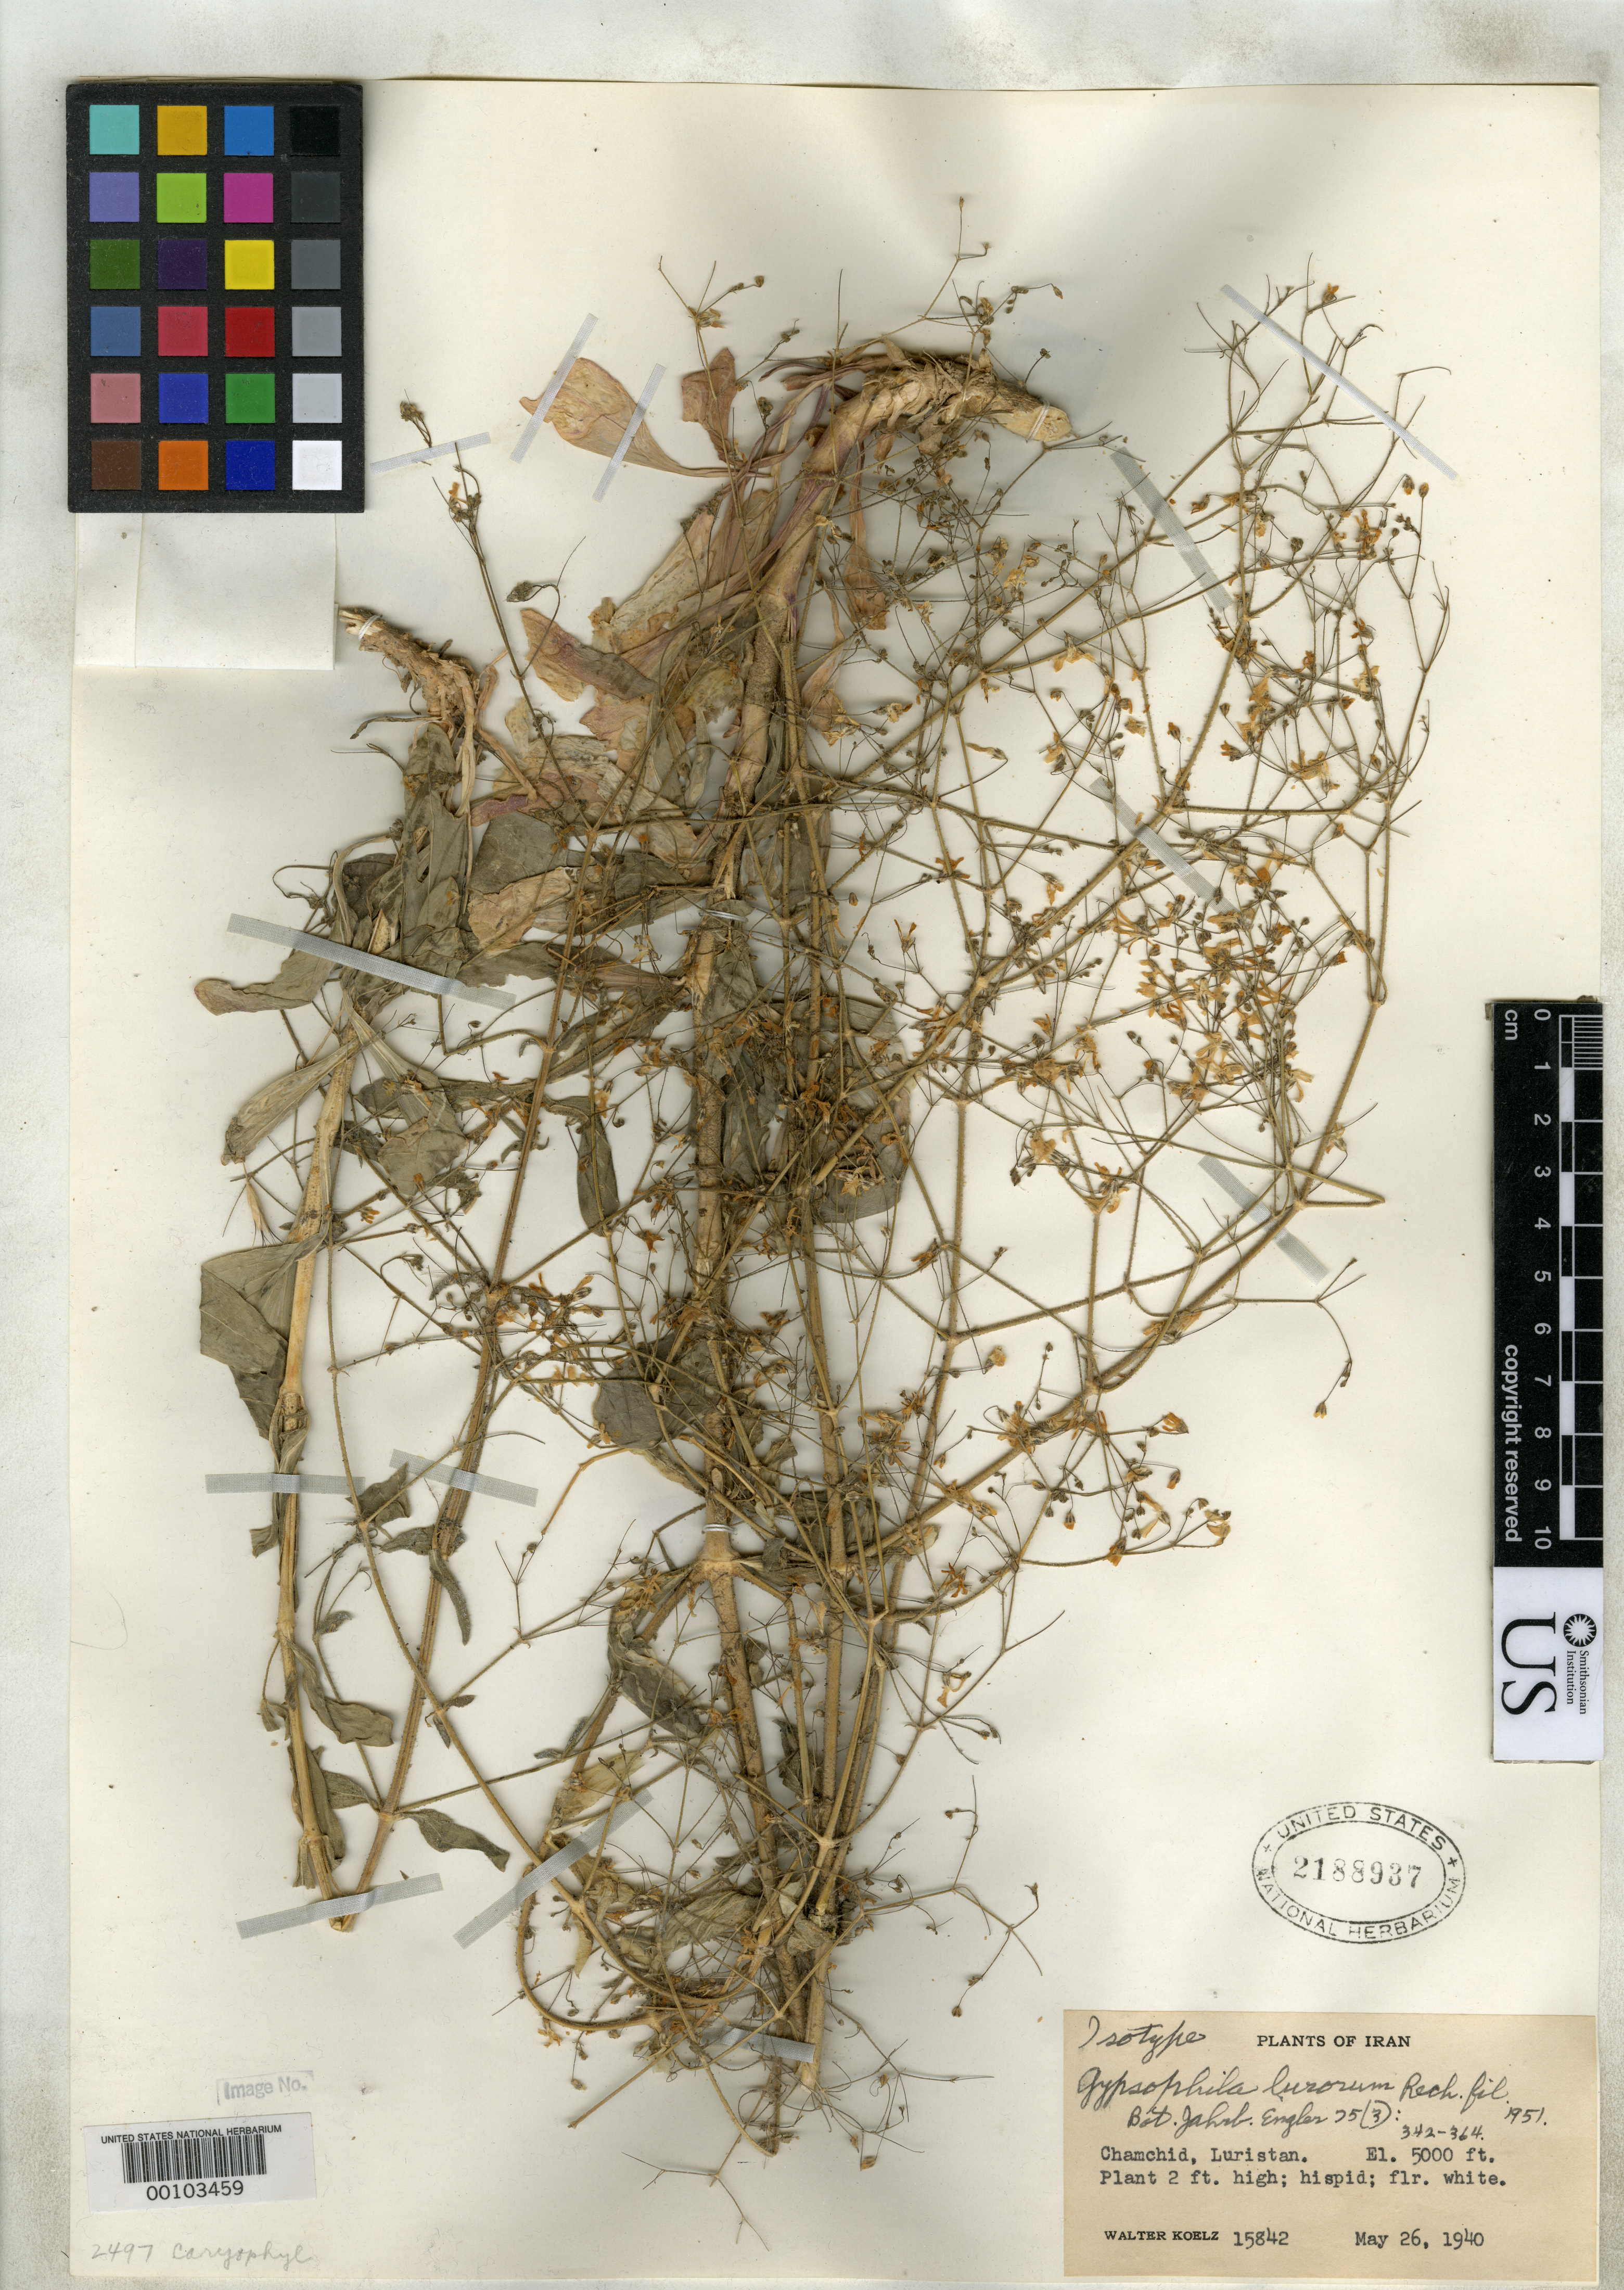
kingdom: Plantae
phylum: Tracheophyta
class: Magnoliopsida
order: Caryophyllales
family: Caryophyllaceae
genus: Gypsophila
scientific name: Gypsophila lurorum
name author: Rech. f.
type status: Isotype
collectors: W. N. Koelz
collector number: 15842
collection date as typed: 26 May 1940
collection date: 1940-05-26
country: Iran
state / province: Lorestan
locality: Chamchid; alt. 5000 Ft.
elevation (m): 1524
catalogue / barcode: US 2188937